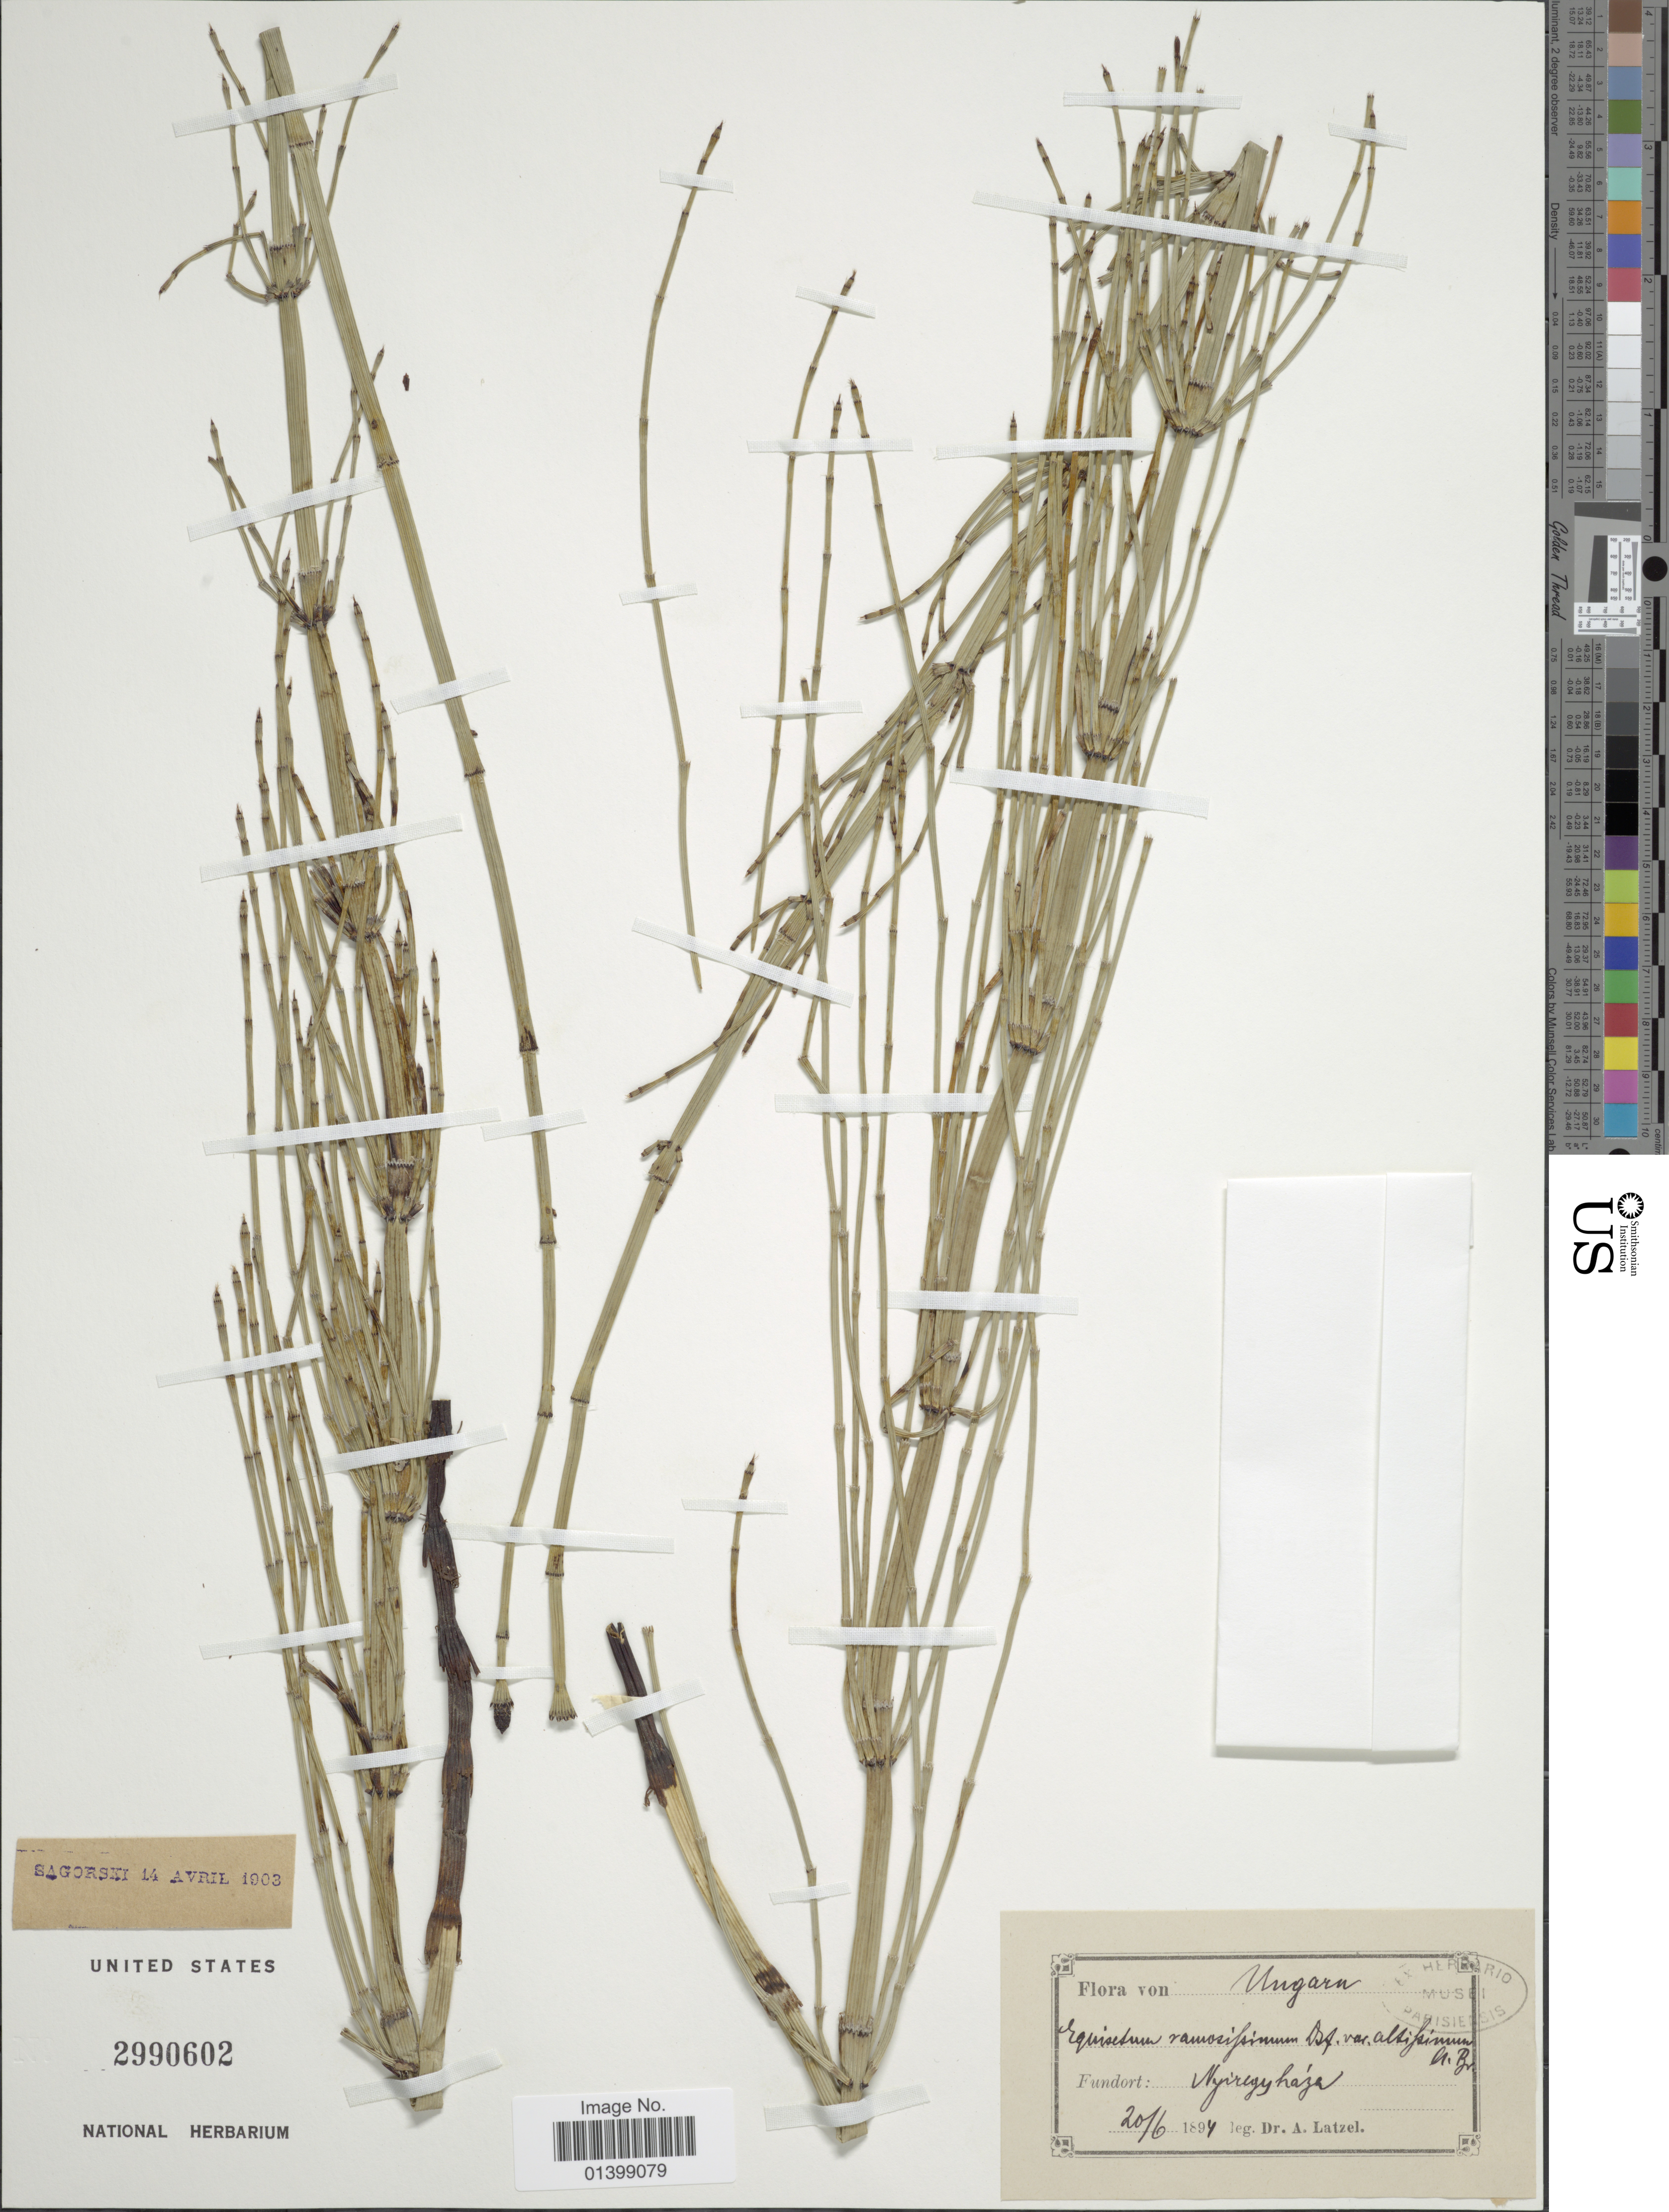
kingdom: Plantae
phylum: Tracheophyta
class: Polypodiopsida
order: Equisetales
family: Equisetaceae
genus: Equisetum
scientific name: Equisetum ramosissimum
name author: Desf.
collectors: A. Latzel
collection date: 1894-06-20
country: Hungary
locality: Ungarn, Nyiregyhaza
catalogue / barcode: US 2990602